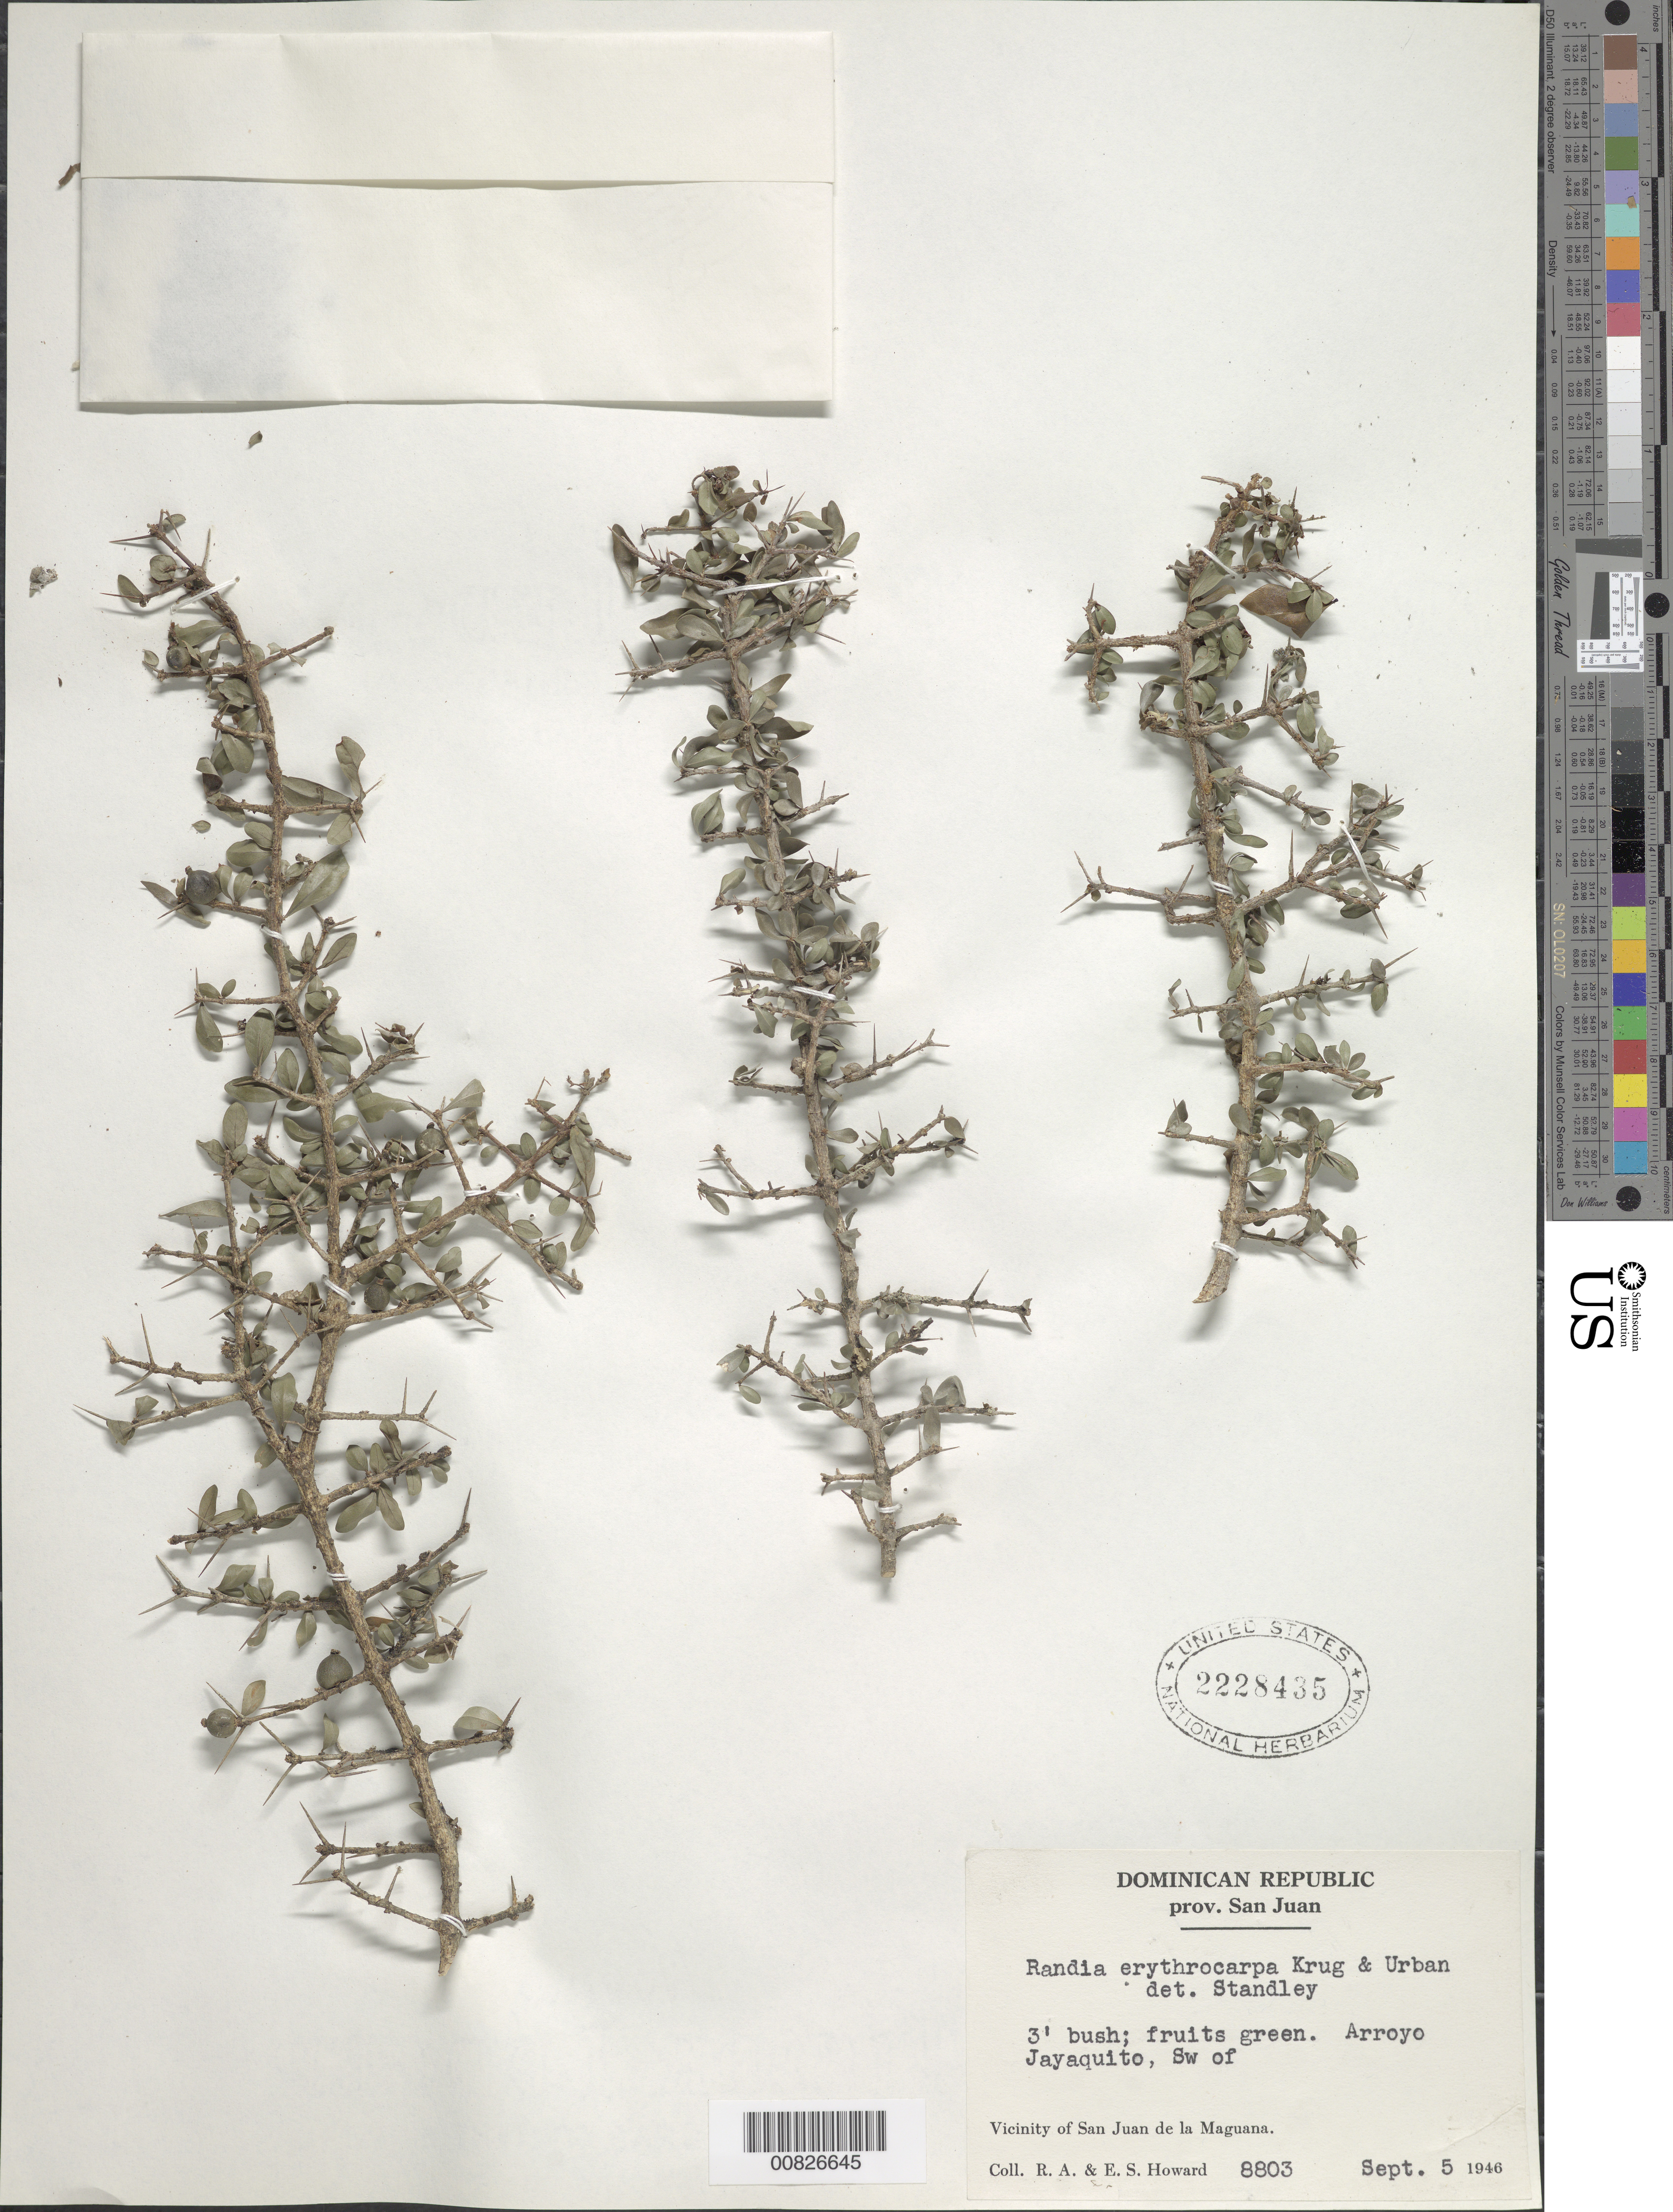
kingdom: Plantae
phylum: Tracheophyta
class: Magnoliopsida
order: Gentianales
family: Rubiaceae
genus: Randia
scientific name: Randia erythrocarpa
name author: Krug & Urb.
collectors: R. A. Howard & E. S. Howard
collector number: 8803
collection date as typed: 05 Sep 1946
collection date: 1946-09-05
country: Dominican Republic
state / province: San Juan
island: Hispaniola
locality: Vicinity of San Juan de la Maguana, Arroyo Jayaquito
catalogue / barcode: US 2228435